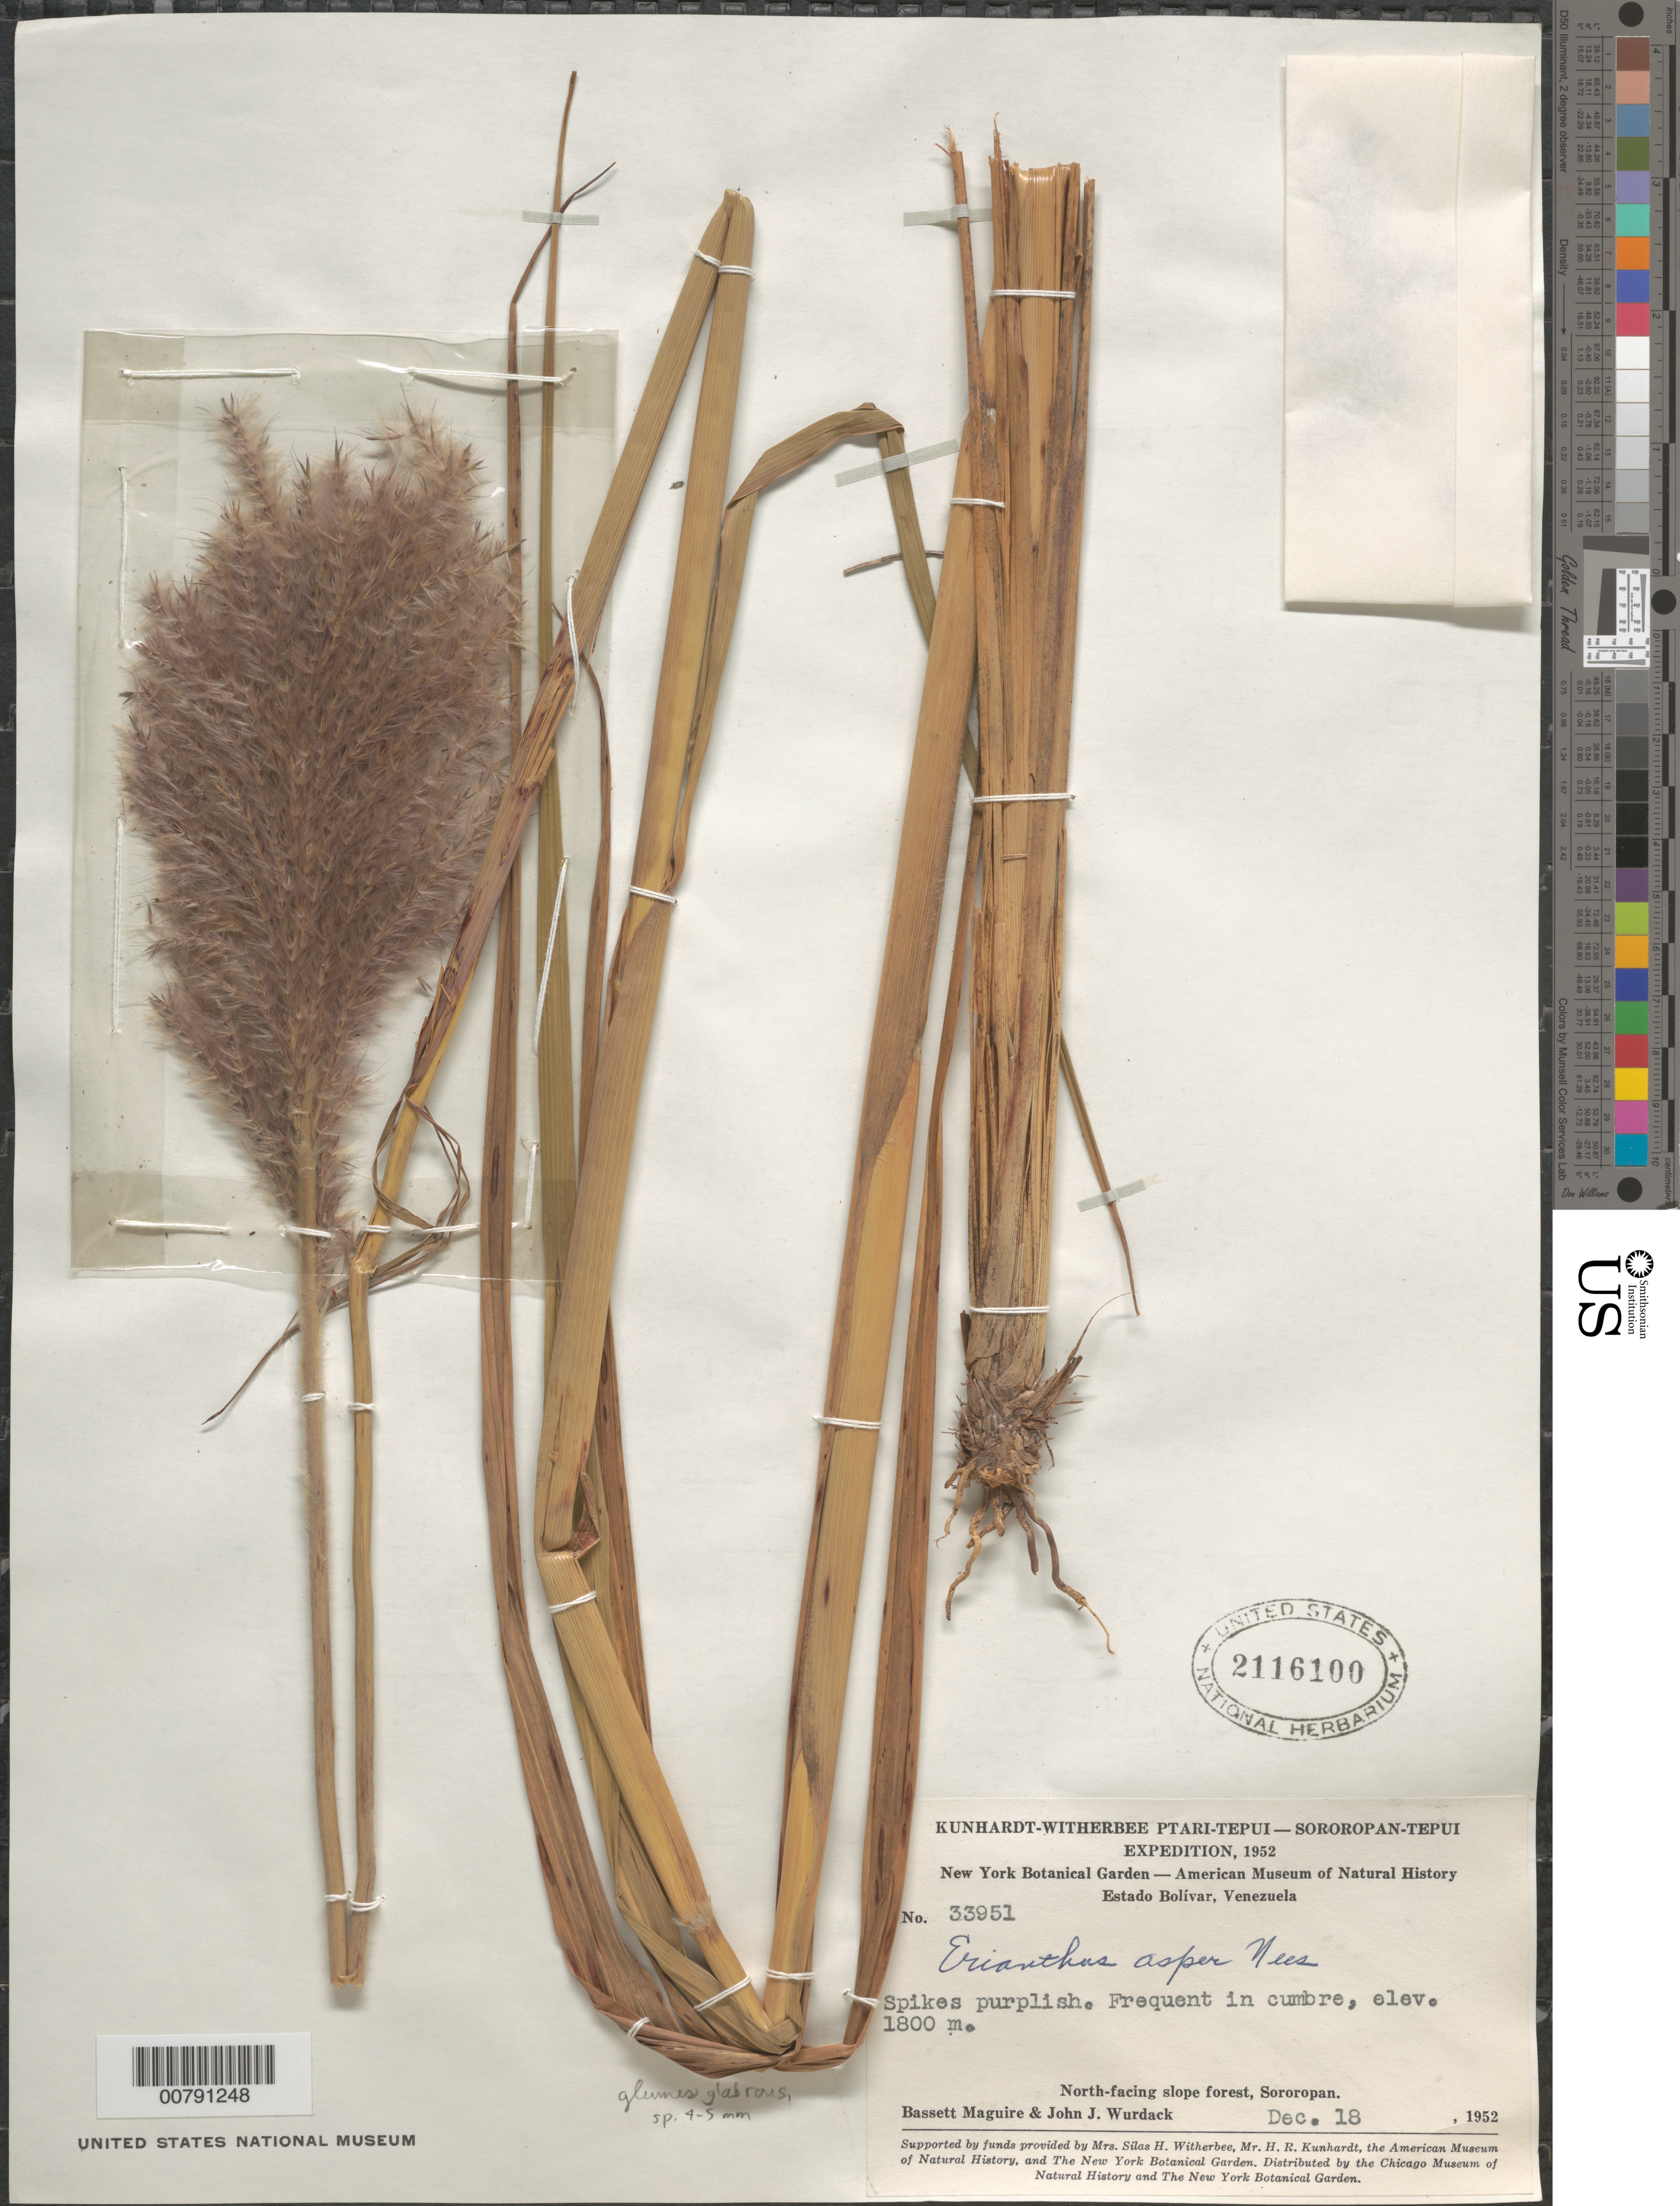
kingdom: Plantae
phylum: Tracheophyta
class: Liliopsida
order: Poales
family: Poaceae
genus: Erianthus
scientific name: Erianthus asper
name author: Nees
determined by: Luteyn, J. L.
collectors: B. Maguire & J. J. Wurdack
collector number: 33951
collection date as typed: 18-Dec-52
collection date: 1952-12-18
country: Venezuela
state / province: Bolívar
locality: Sororopán-tepuí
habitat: North-facing slope forest, in cumbre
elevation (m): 1800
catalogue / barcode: US 2116100